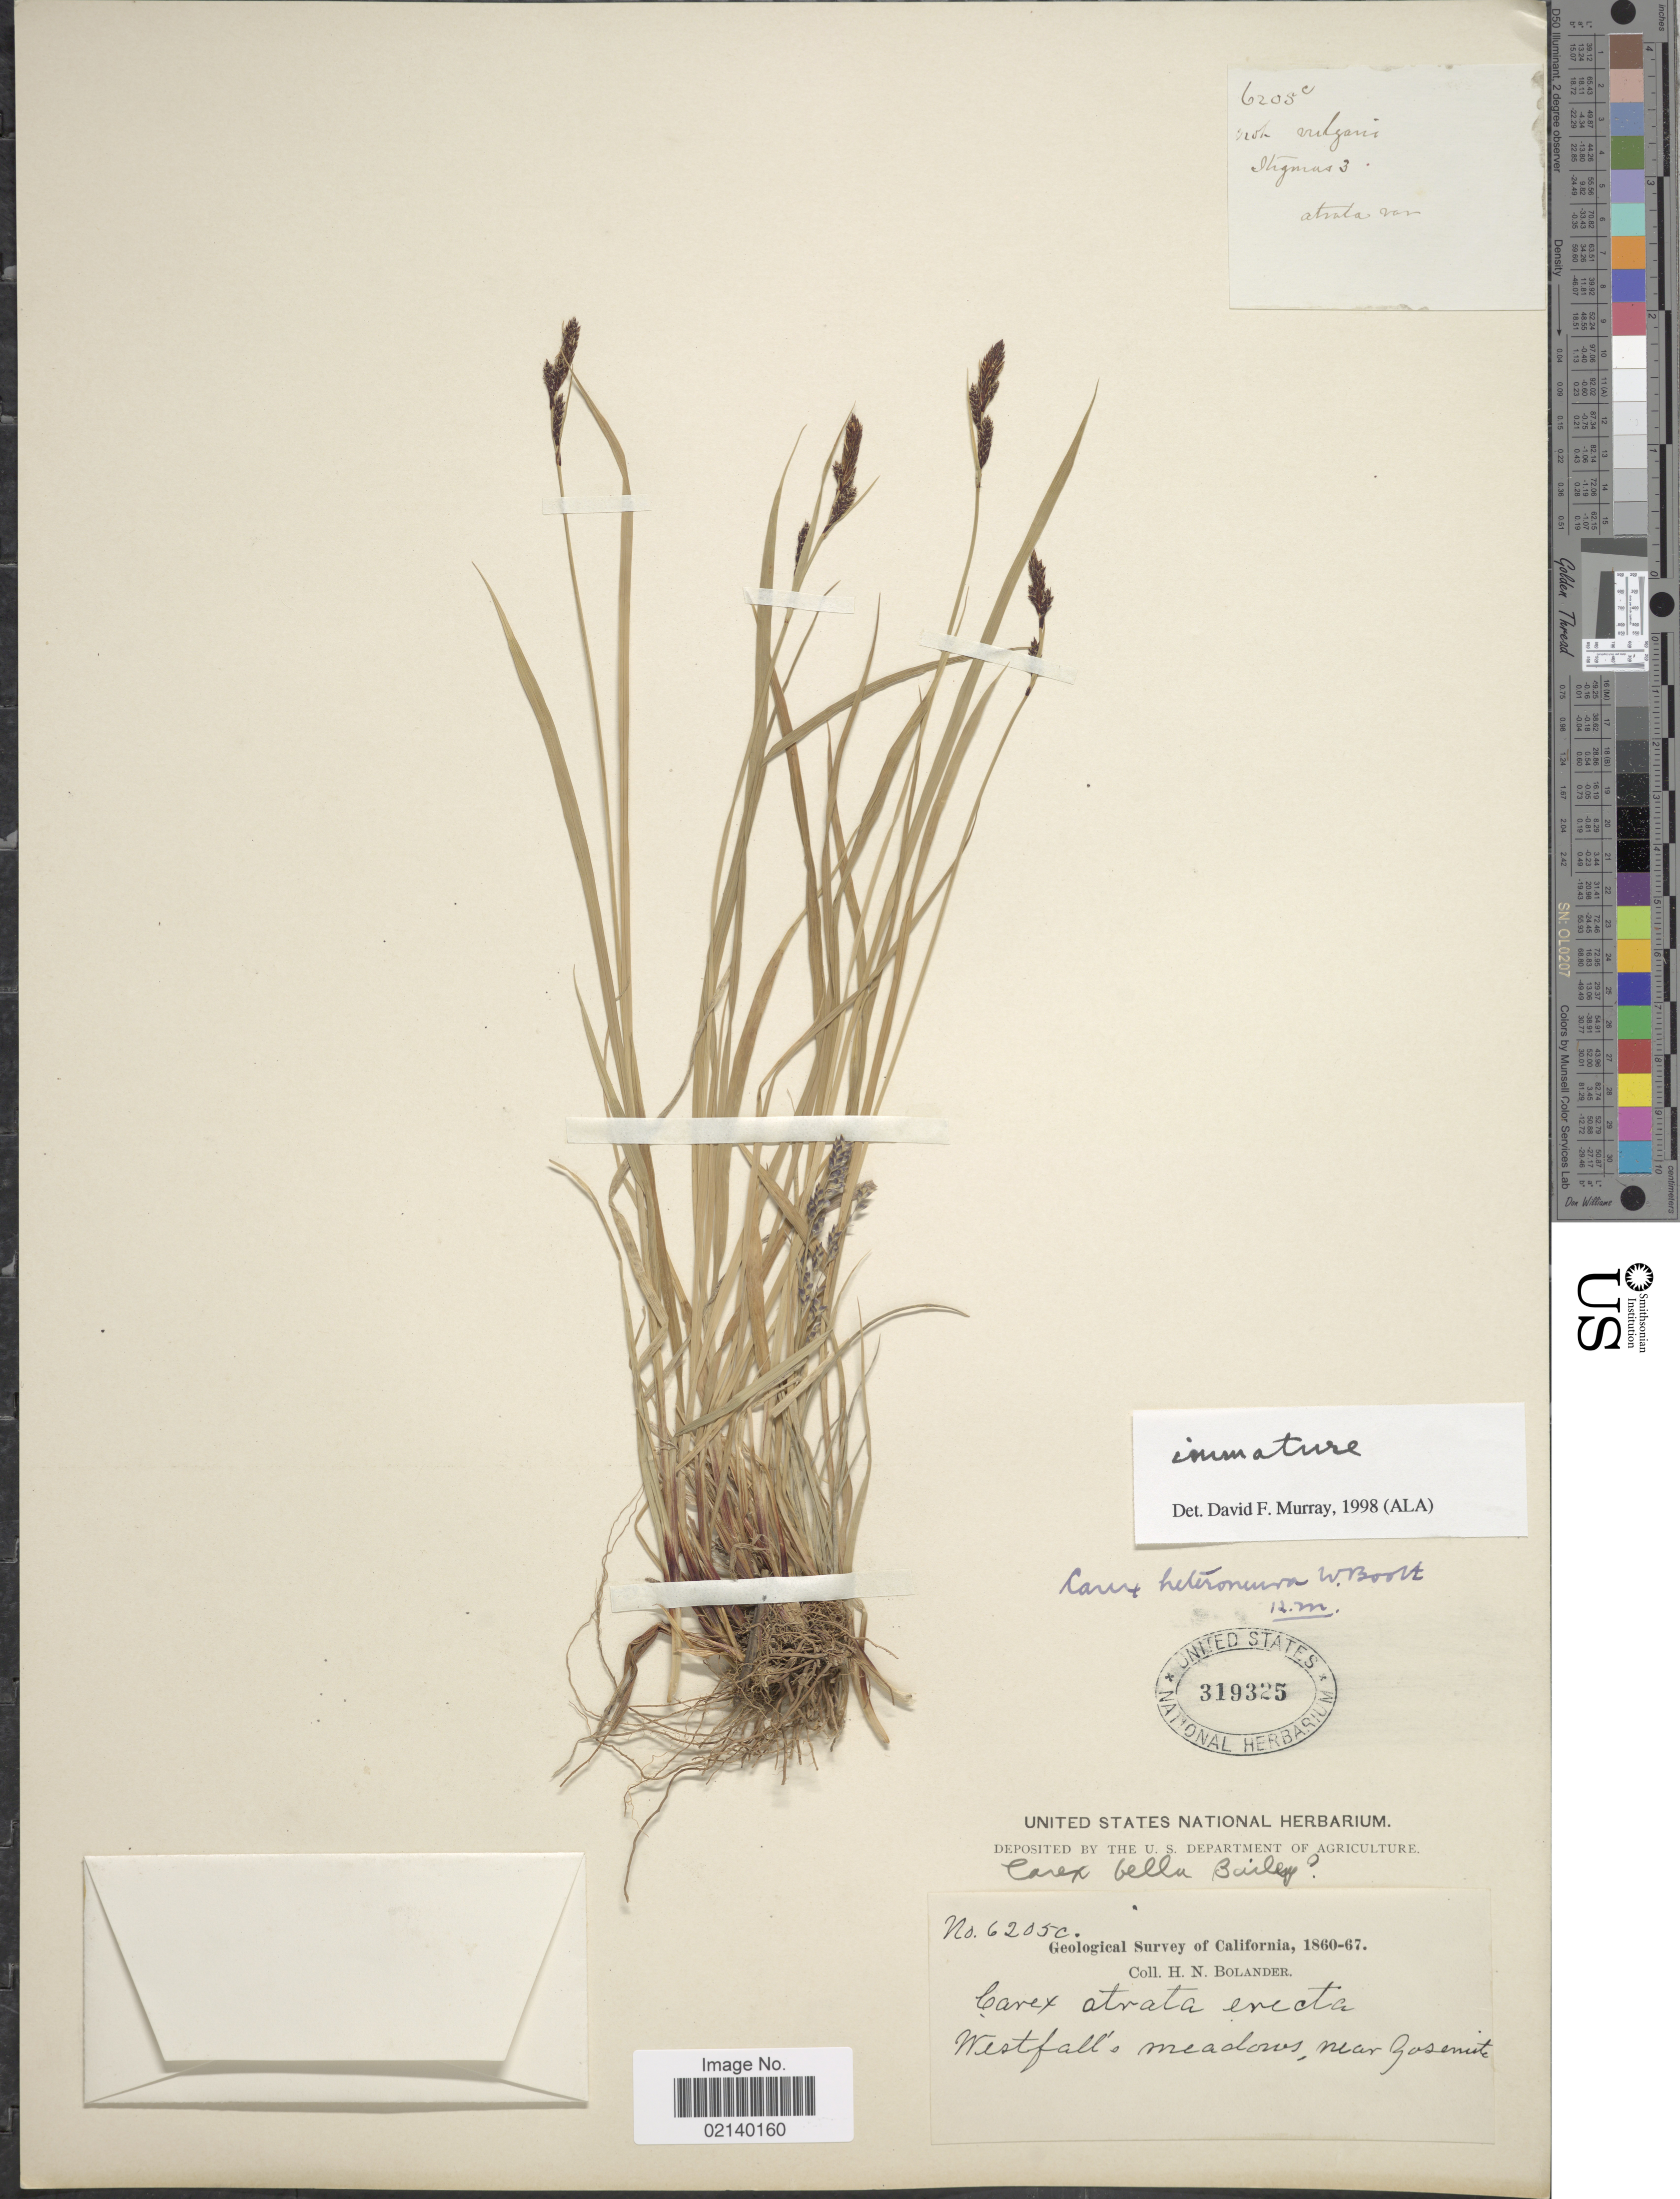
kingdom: Plantae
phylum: Tracheophyta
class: Liliopsida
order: Poales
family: Cyperaceae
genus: Carex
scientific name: Carex sp.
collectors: H. Bolander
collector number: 6205C*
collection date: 1860/1867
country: United States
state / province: California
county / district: Mariposa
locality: Westfall's meadows, near Yosemite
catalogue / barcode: US 319325